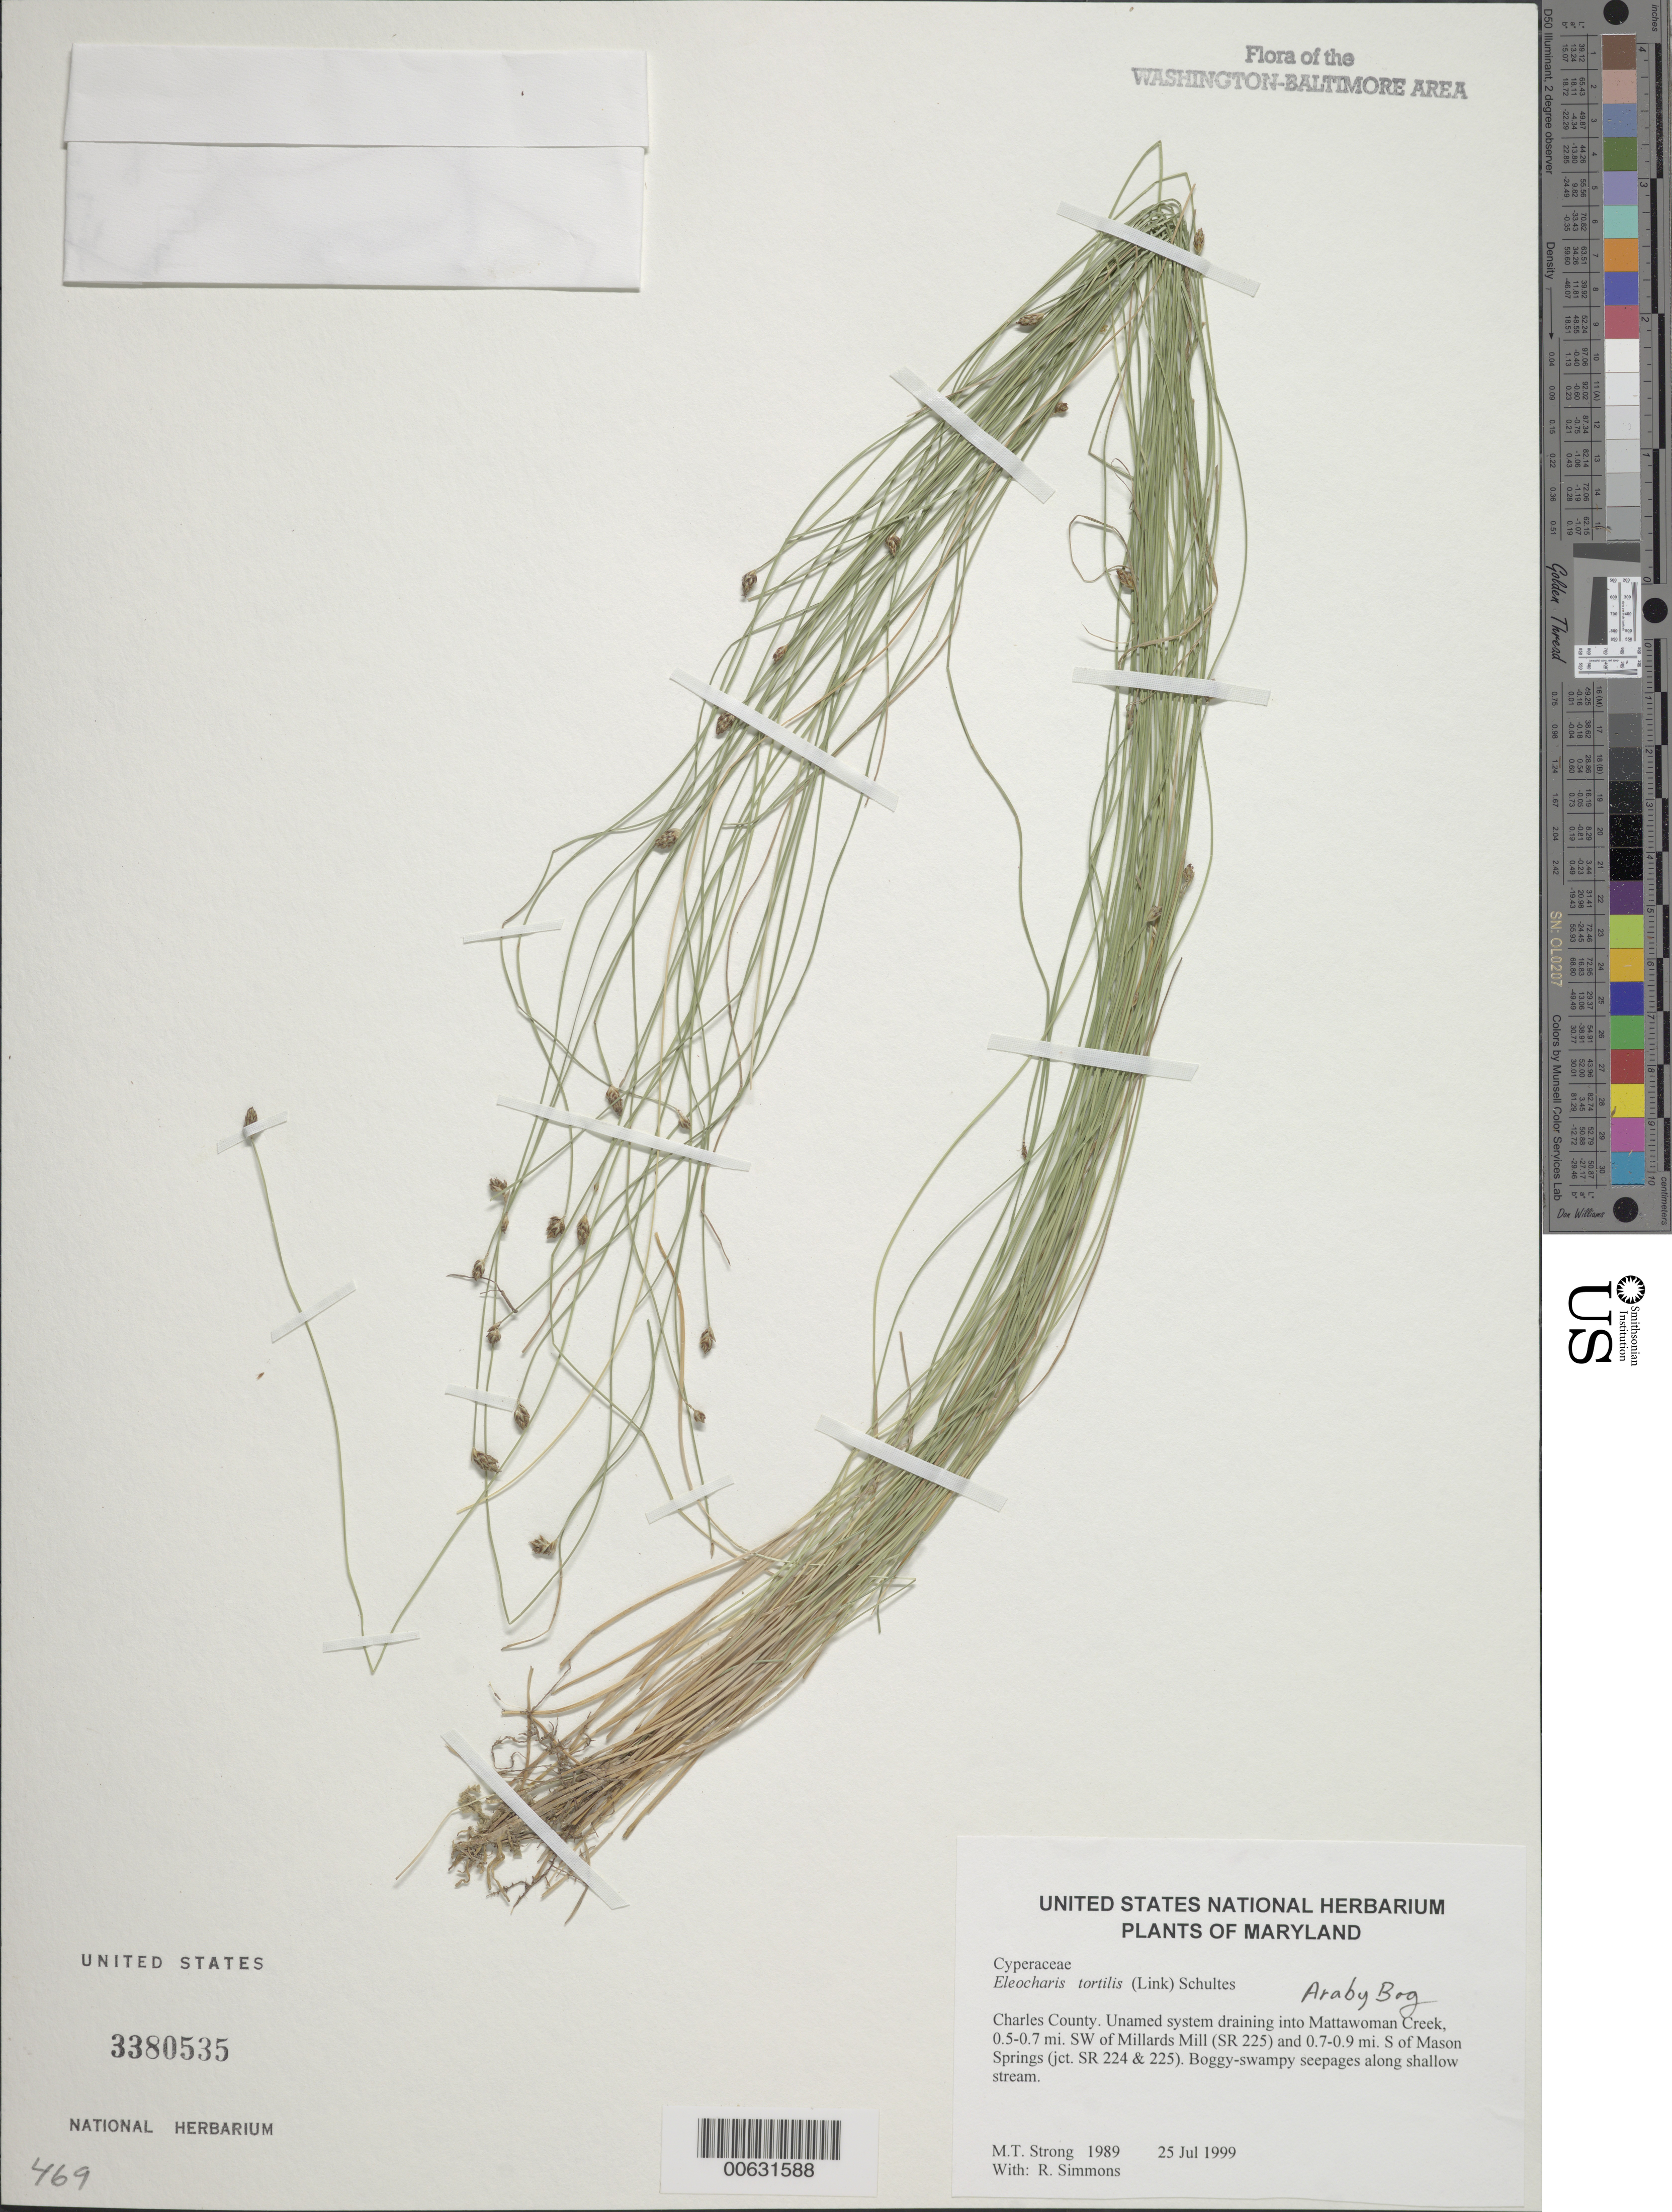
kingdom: Plantae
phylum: Tracheophyta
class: Liliopsida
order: Poales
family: Cyperaceae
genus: Eleocharis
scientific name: Eleocharis tortilis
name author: (Link) Schult.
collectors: M. T. Strong & R. Simmons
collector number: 1989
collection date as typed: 25 Jul 1999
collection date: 1999-07-25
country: United States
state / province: Maryland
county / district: Charles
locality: Unamed system draining into Mattawoman Creek, 0.5-0.7 mi. SW of Millards Mill (SR 225) and 0.7-0.9 mi. S of Mason Springs (jct. SR 224 & 225).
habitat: Boggy-swampy seepages along shallow stream.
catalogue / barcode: US 3380535